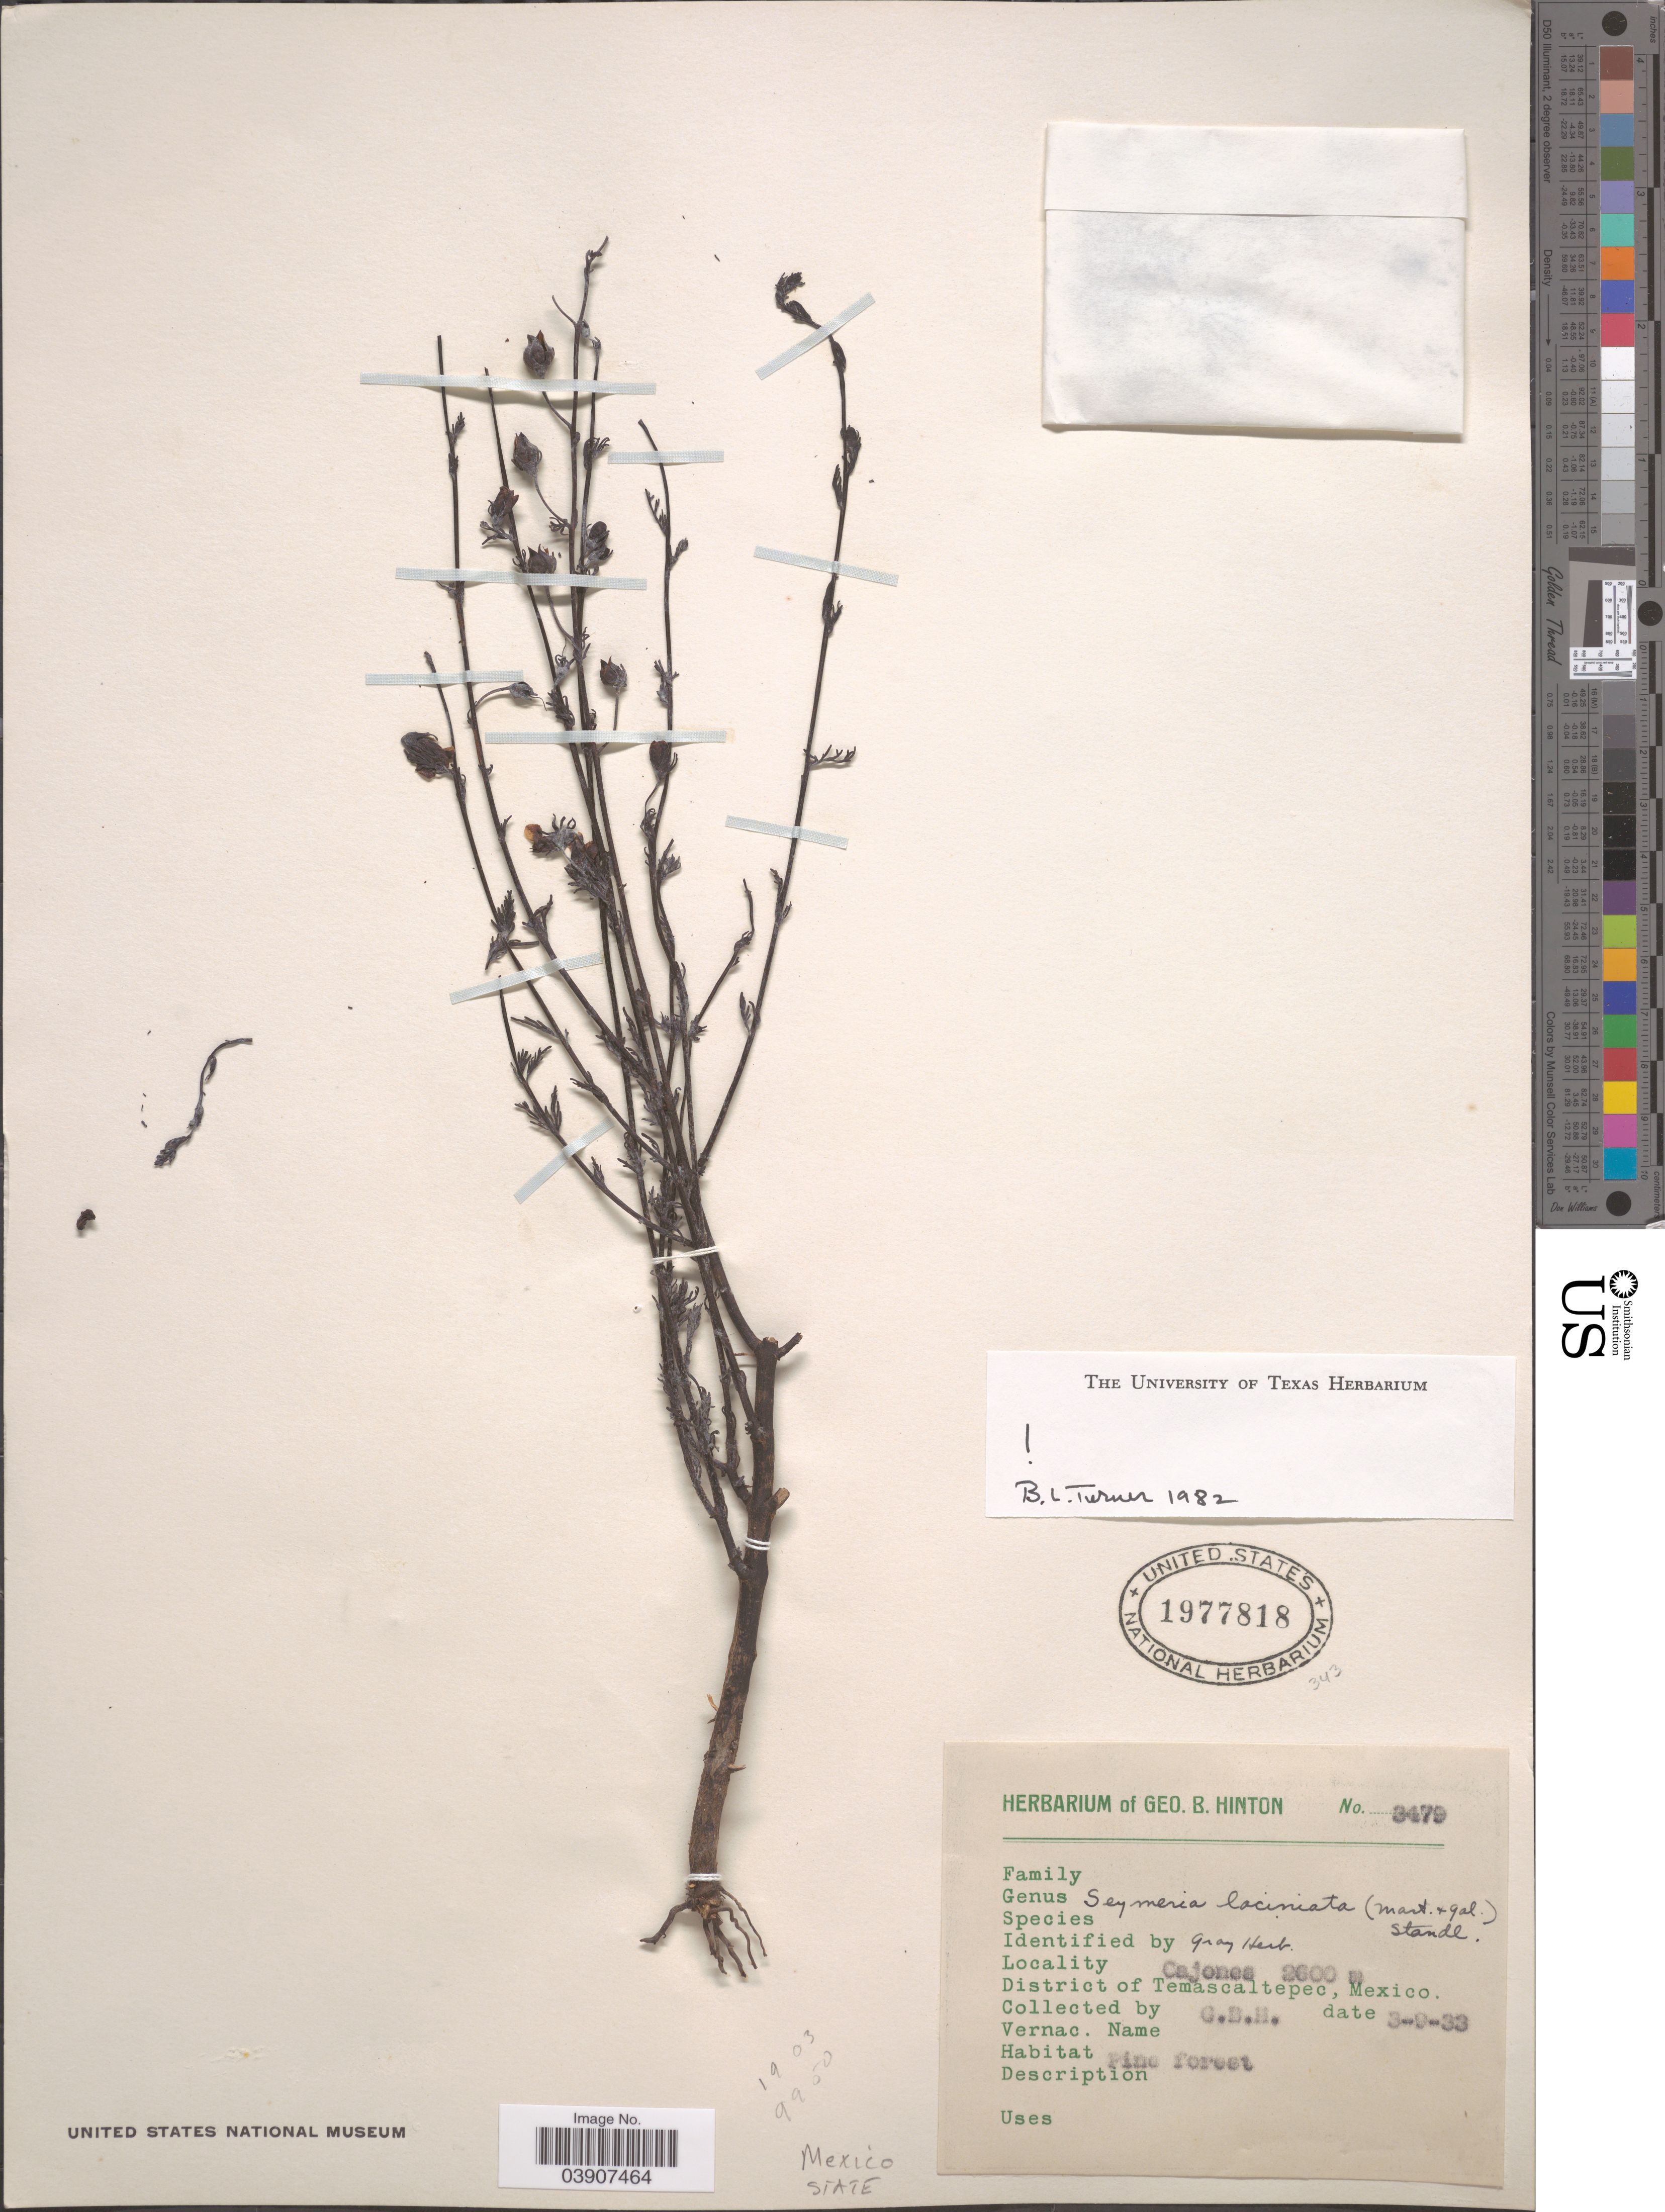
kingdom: Plantae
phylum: Tracheophyta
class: Magnoliopsida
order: Lamiales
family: Orobanchaceae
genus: Seymeria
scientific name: Seymeria laciniata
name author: (M. Martens & Galeotti) Standl.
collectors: G. B. Hinton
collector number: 3479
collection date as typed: Transcribed d/m/y: 3/9/33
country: Mexico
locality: Cajones. District of Temascaltepec.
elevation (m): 2600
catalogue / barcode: US 1977818